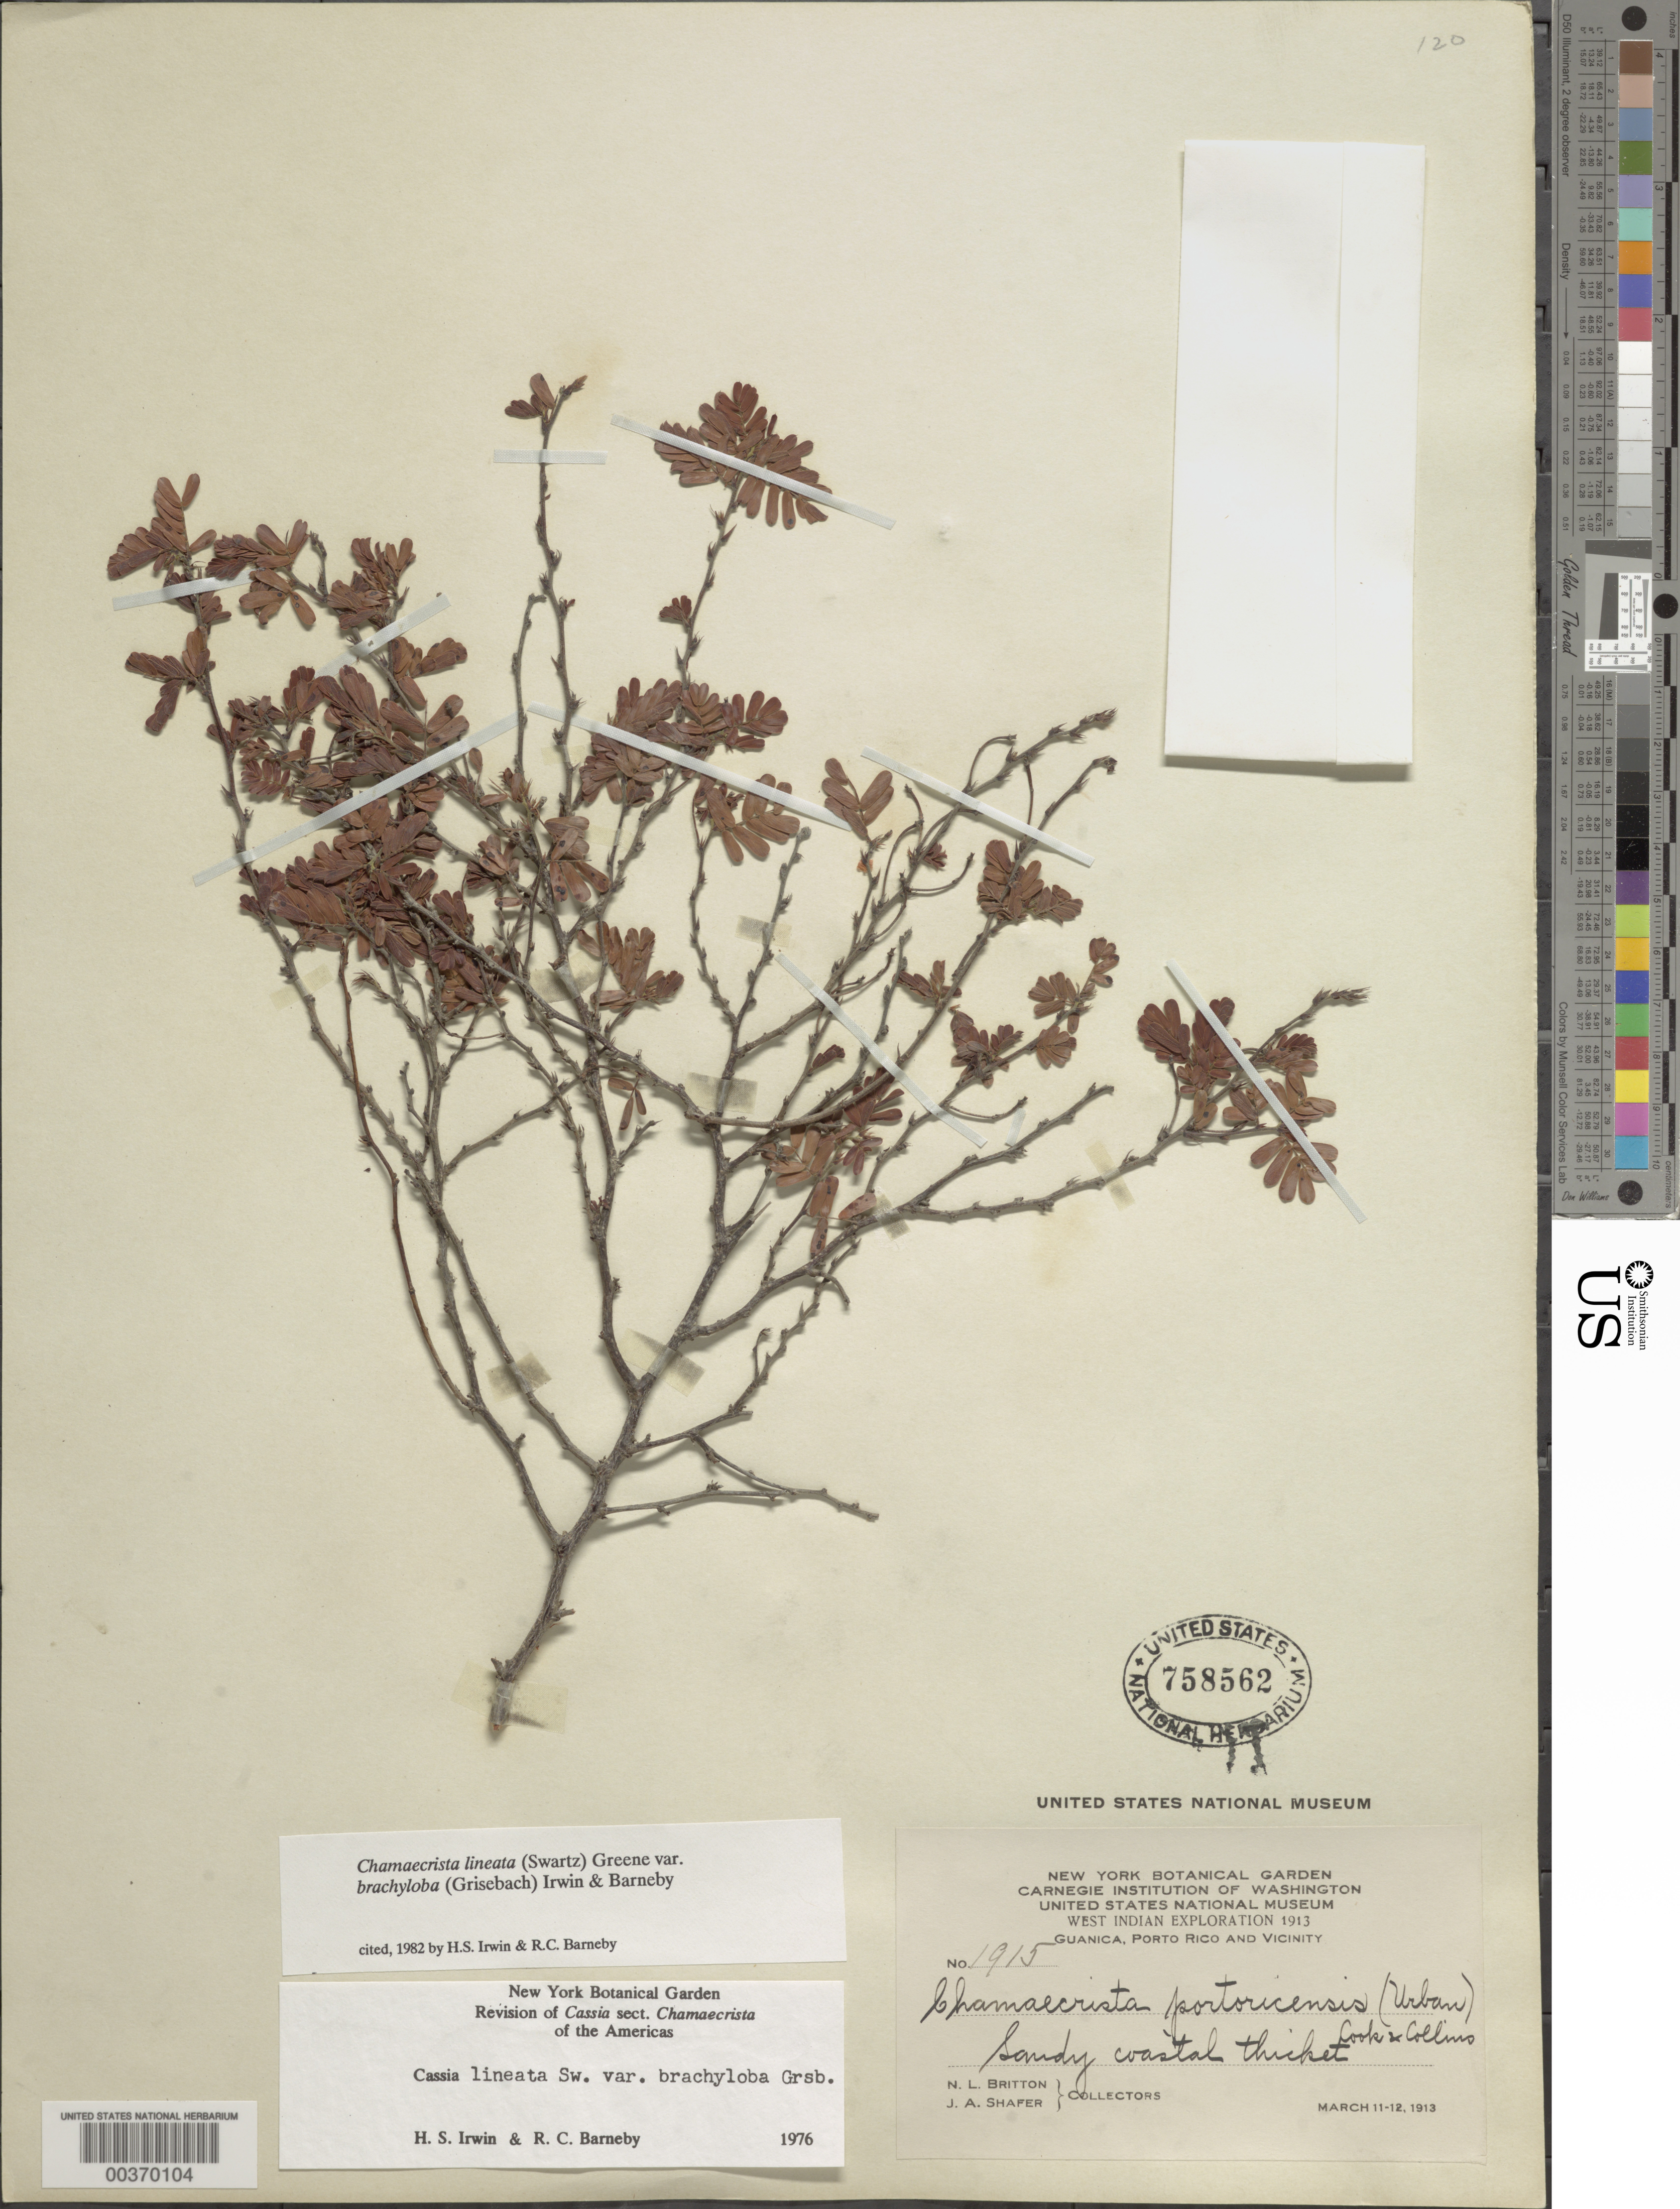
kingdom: Plantae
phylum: Tracheophyta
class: Magnoliopsida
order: Fabales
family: Fabaceae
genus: Chamaecrista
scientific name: Chamaecrista lineata var. brachyloba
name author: (Griseb.) H.S. Irwin & Barneby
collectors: N. Britton & J. A. Shafer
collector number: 1915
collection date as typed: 11 Mar 1913 to 12 Mar 1913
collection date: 1913-03-11/1913-03-12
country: Puerto Rico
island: Greater Antilles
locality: Guanica, porto rico and vicinity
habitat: Sandy coastal thicket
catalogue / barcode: US 758562